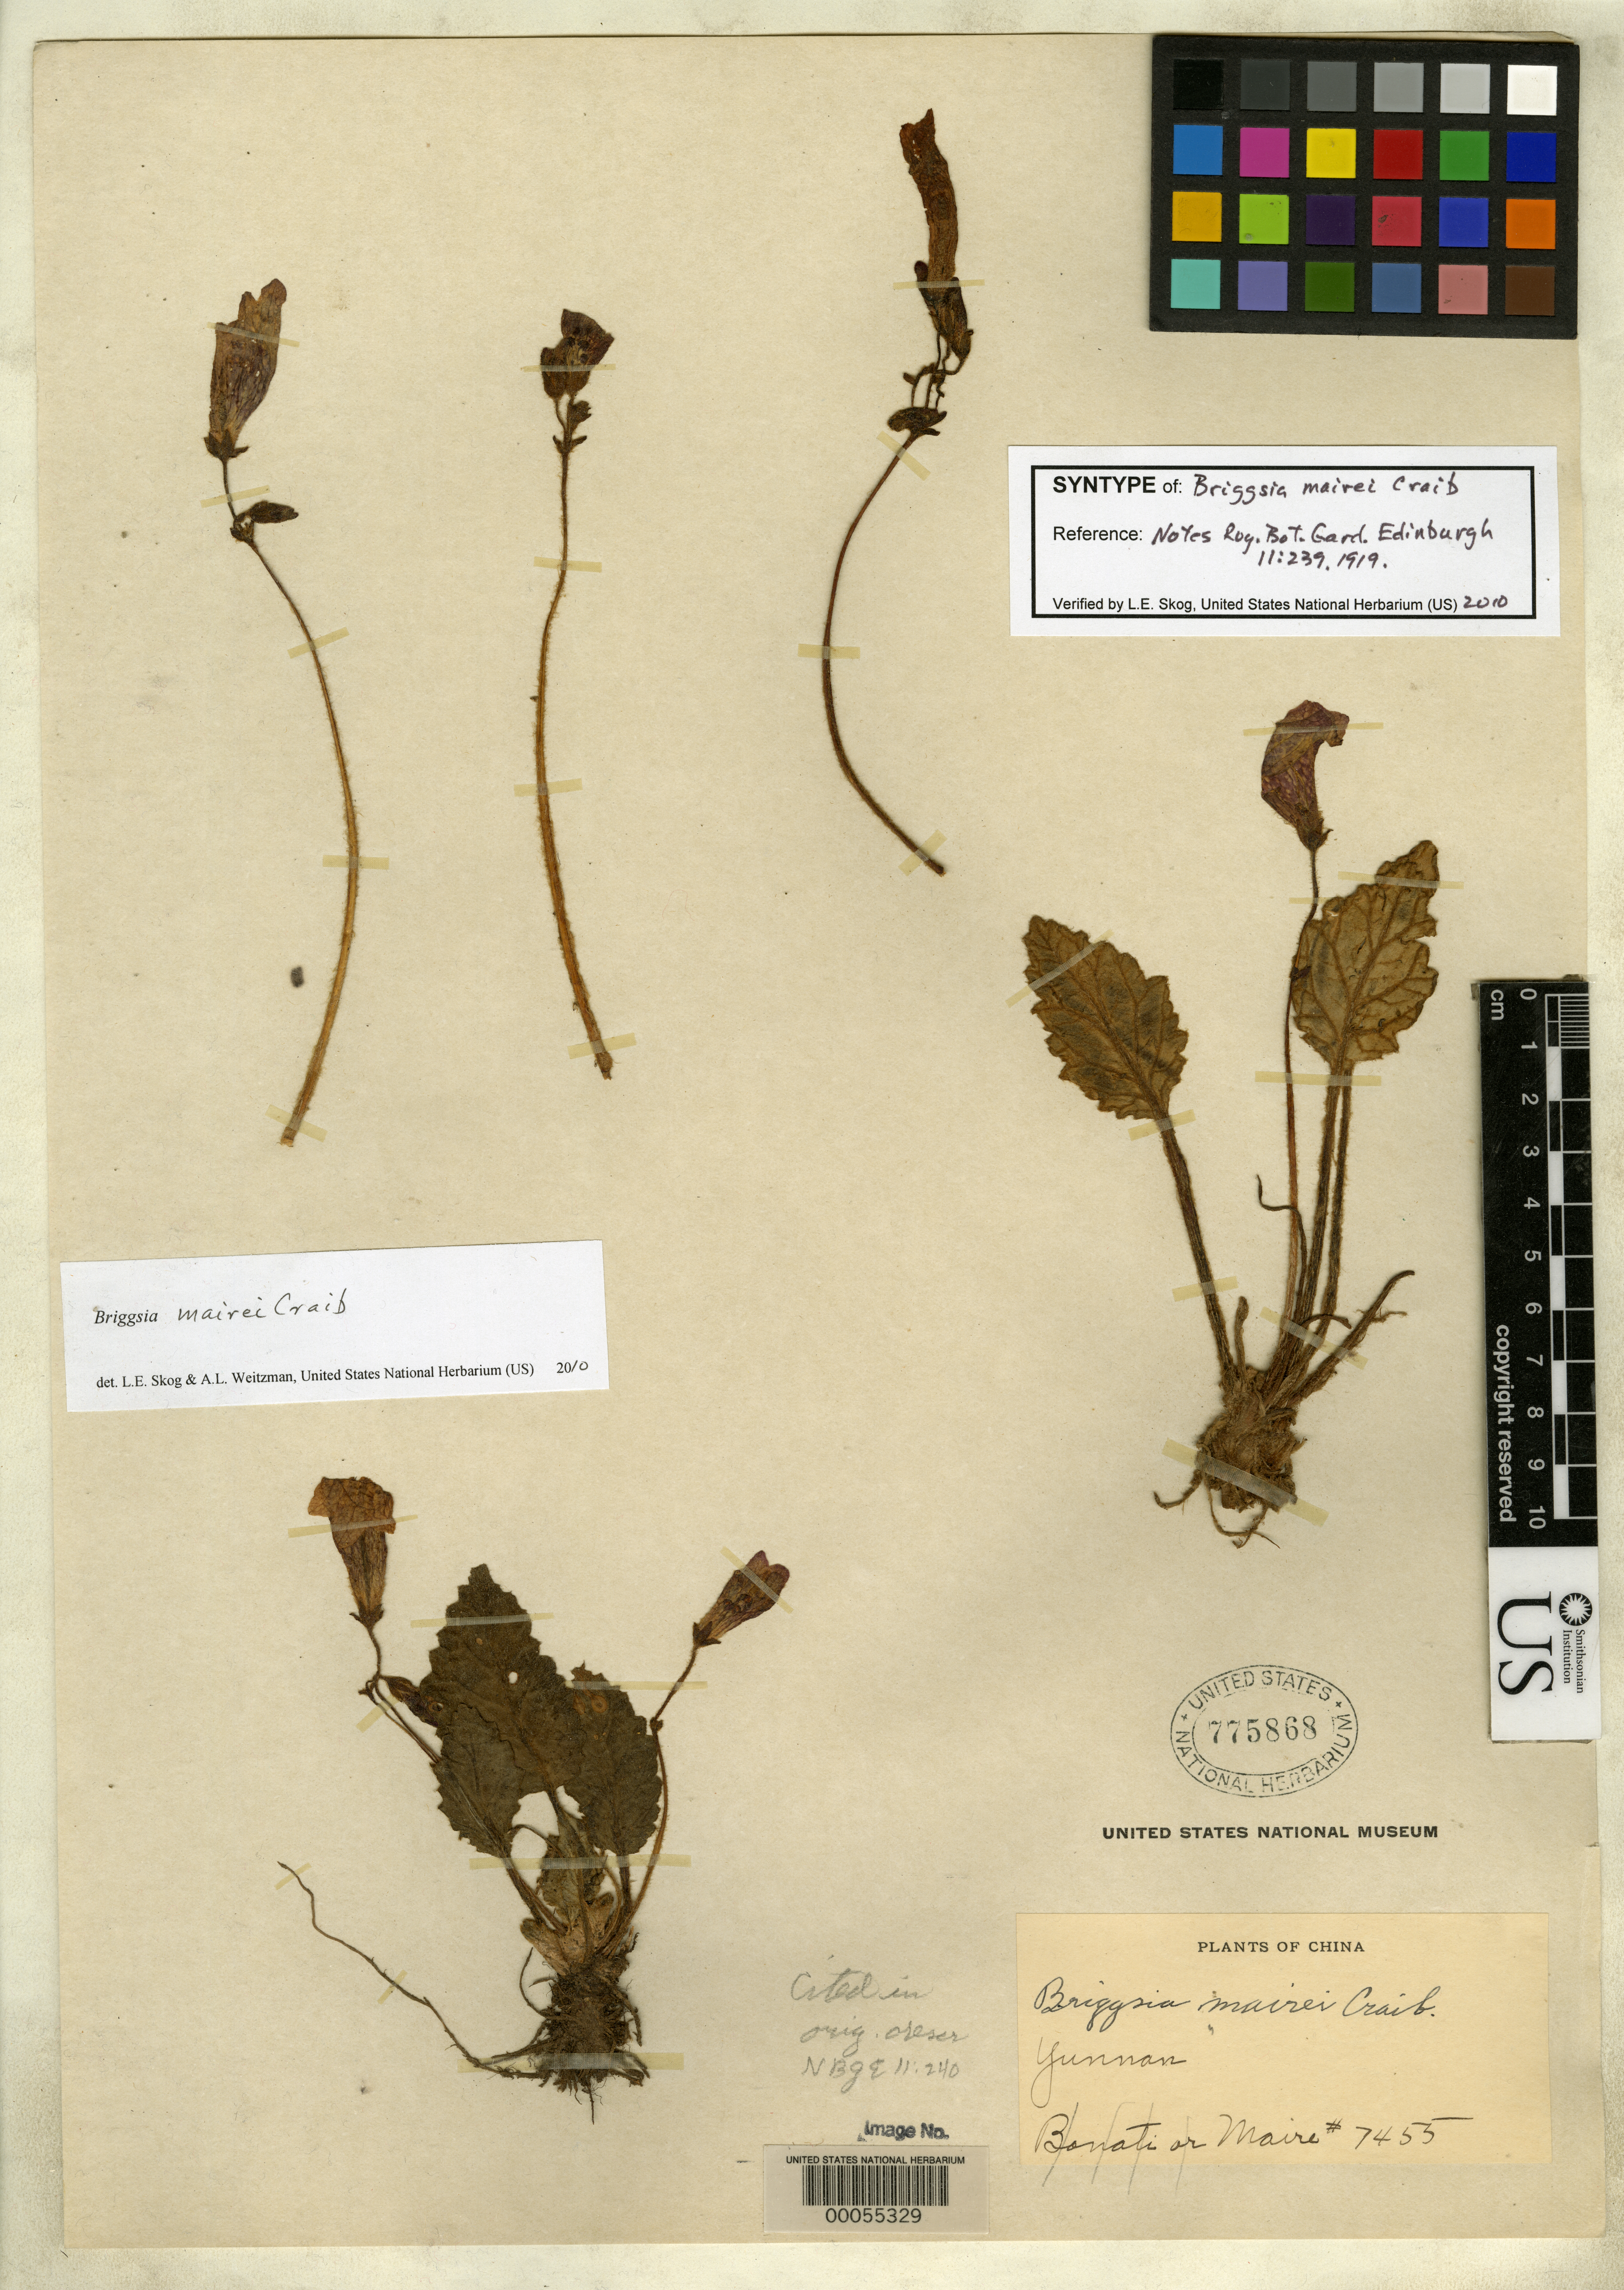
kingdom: Plantae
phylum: Tracheophyta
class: Magnoliopsida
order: Lamiales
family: Gesneriaceae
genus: Briggsia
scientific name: Briggsia mairei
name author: Craib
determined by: Skog, L. E.; Weitzman, A. L.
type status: Syntype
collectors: E. E. Maire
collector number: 7455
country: China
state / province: Yunnan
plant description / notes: "Bonati or Maire" according to label (with "Bonati or" crossed out).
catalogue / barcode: US 775868